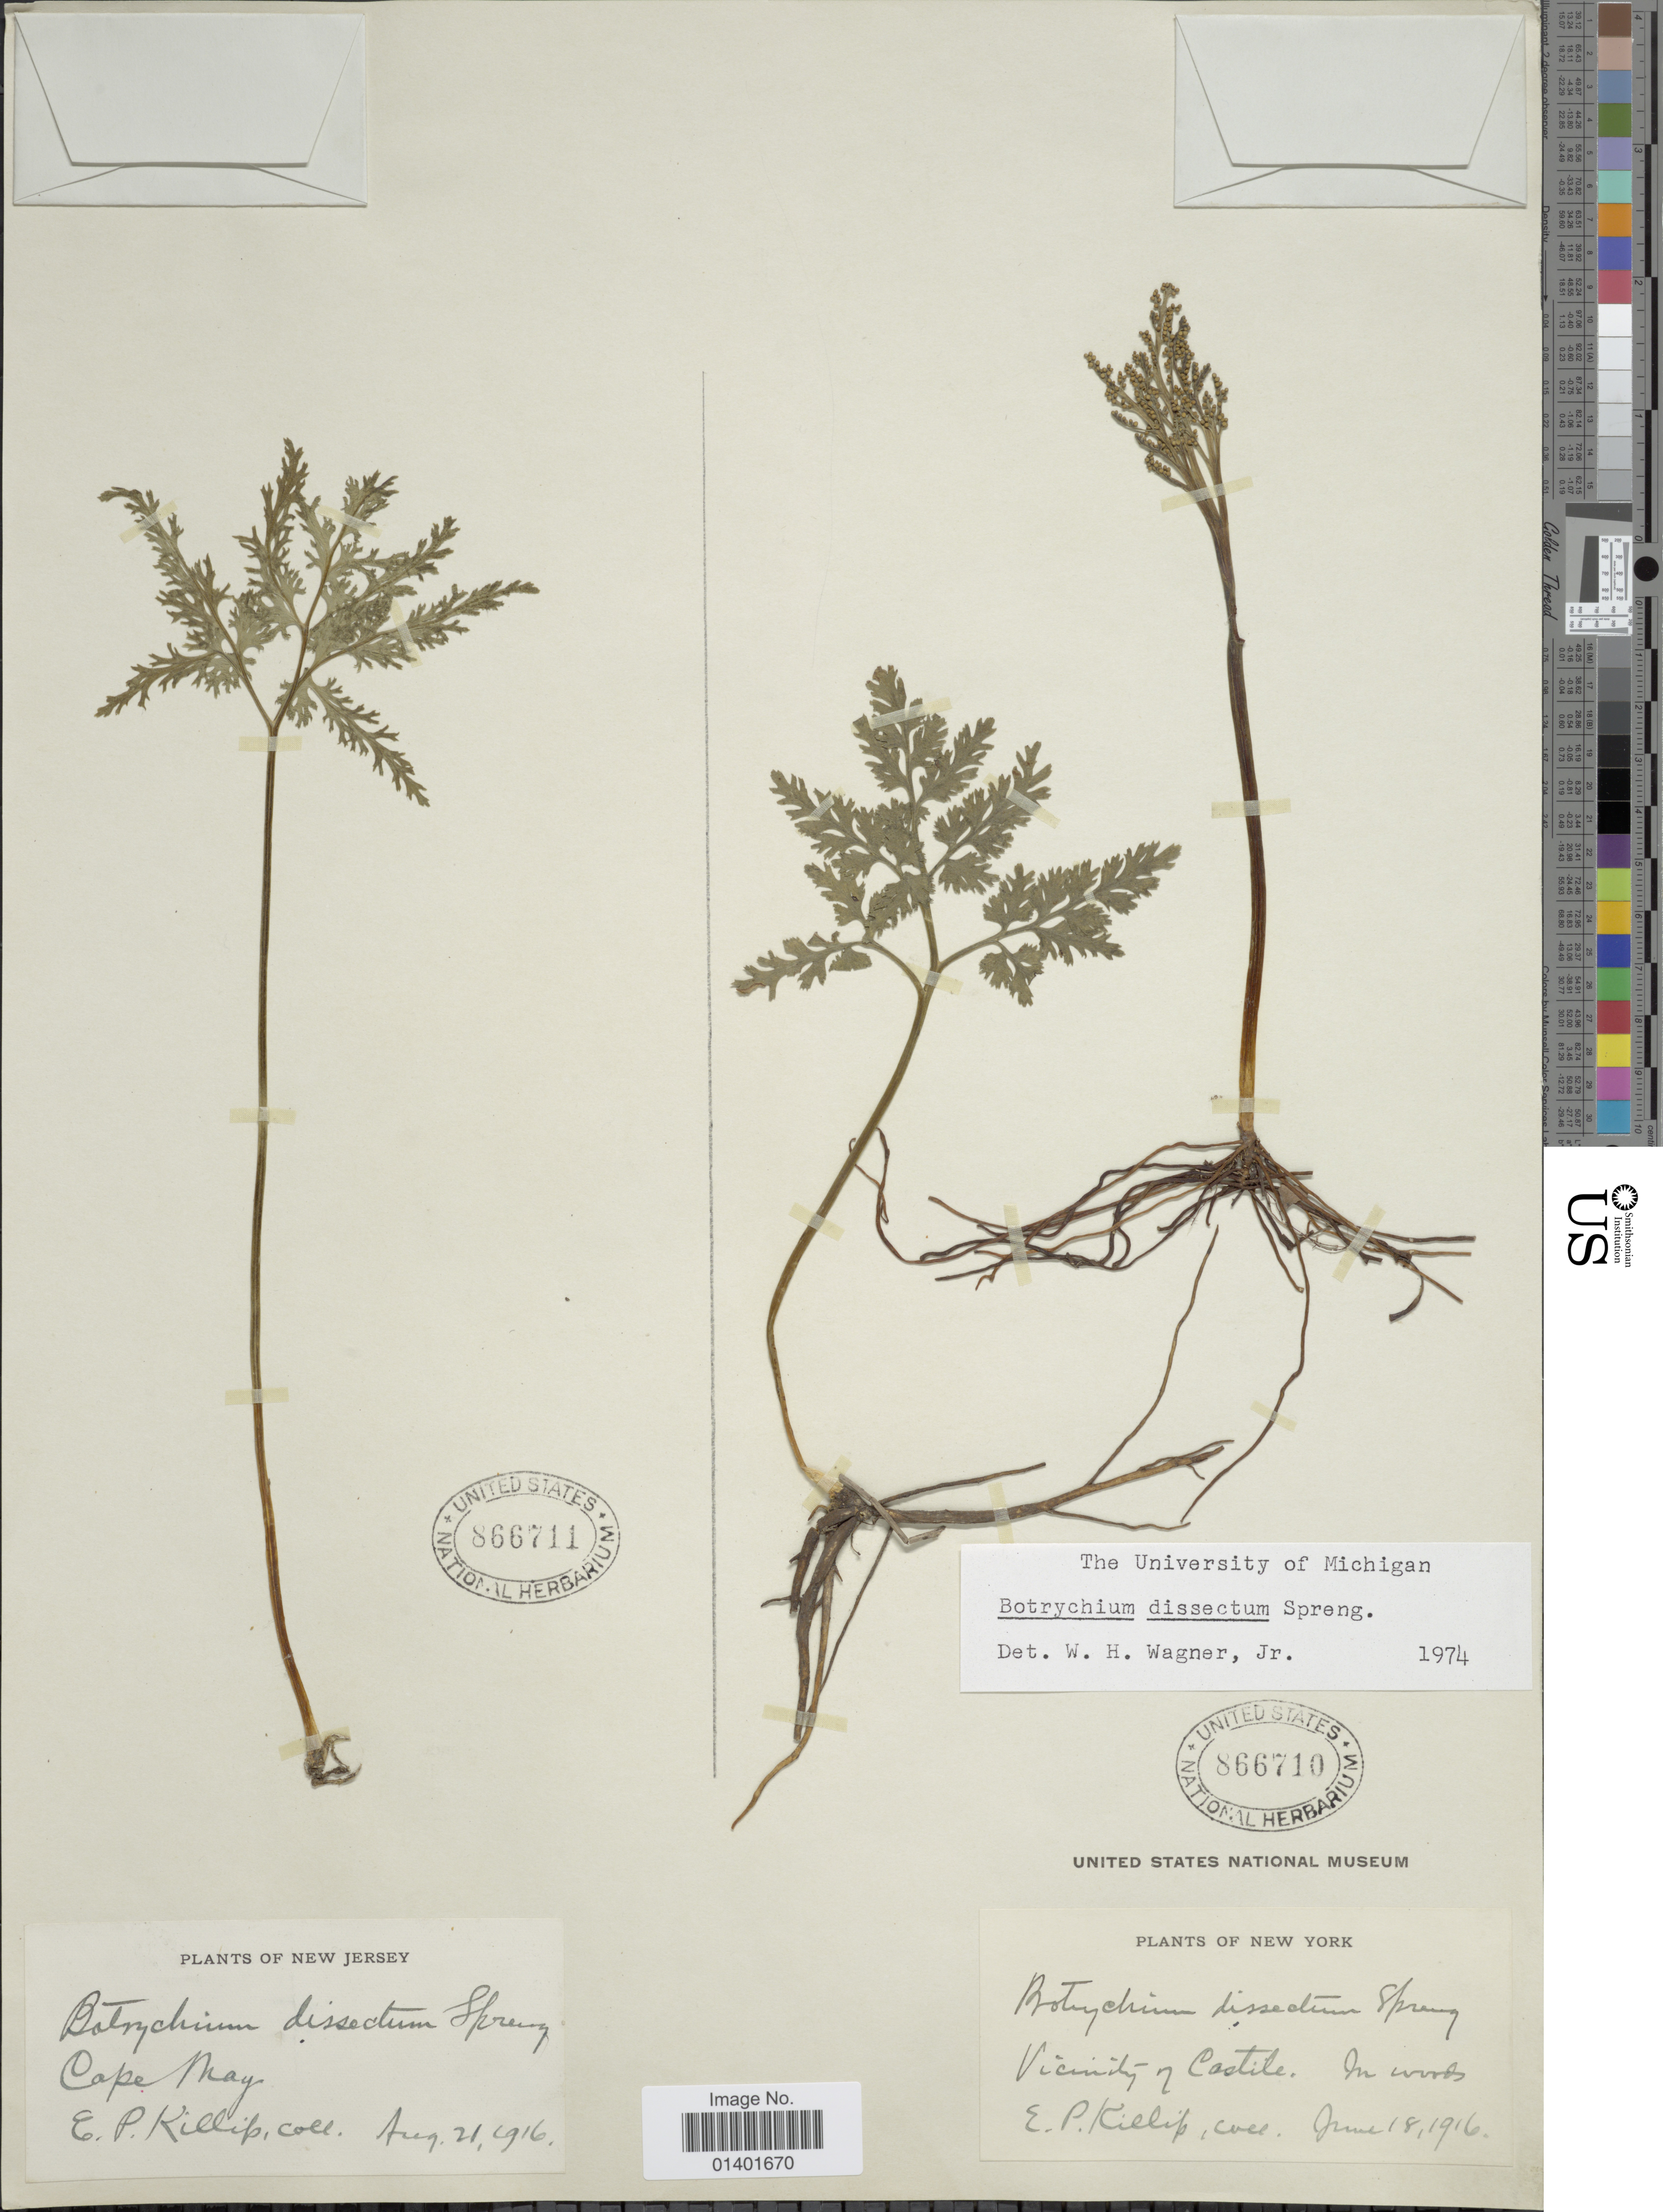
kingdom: Plantae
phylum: Tracheophyta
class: Polypodiopsida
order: Ophioglossales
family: Ophioglossaceae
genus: Botrychium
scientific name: Botrychium dissectum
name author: Spreng.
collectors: E. P. Killip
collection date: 1916-06-18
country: United States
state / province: New York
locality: Vicinity of Castile.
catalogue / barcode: US 866710